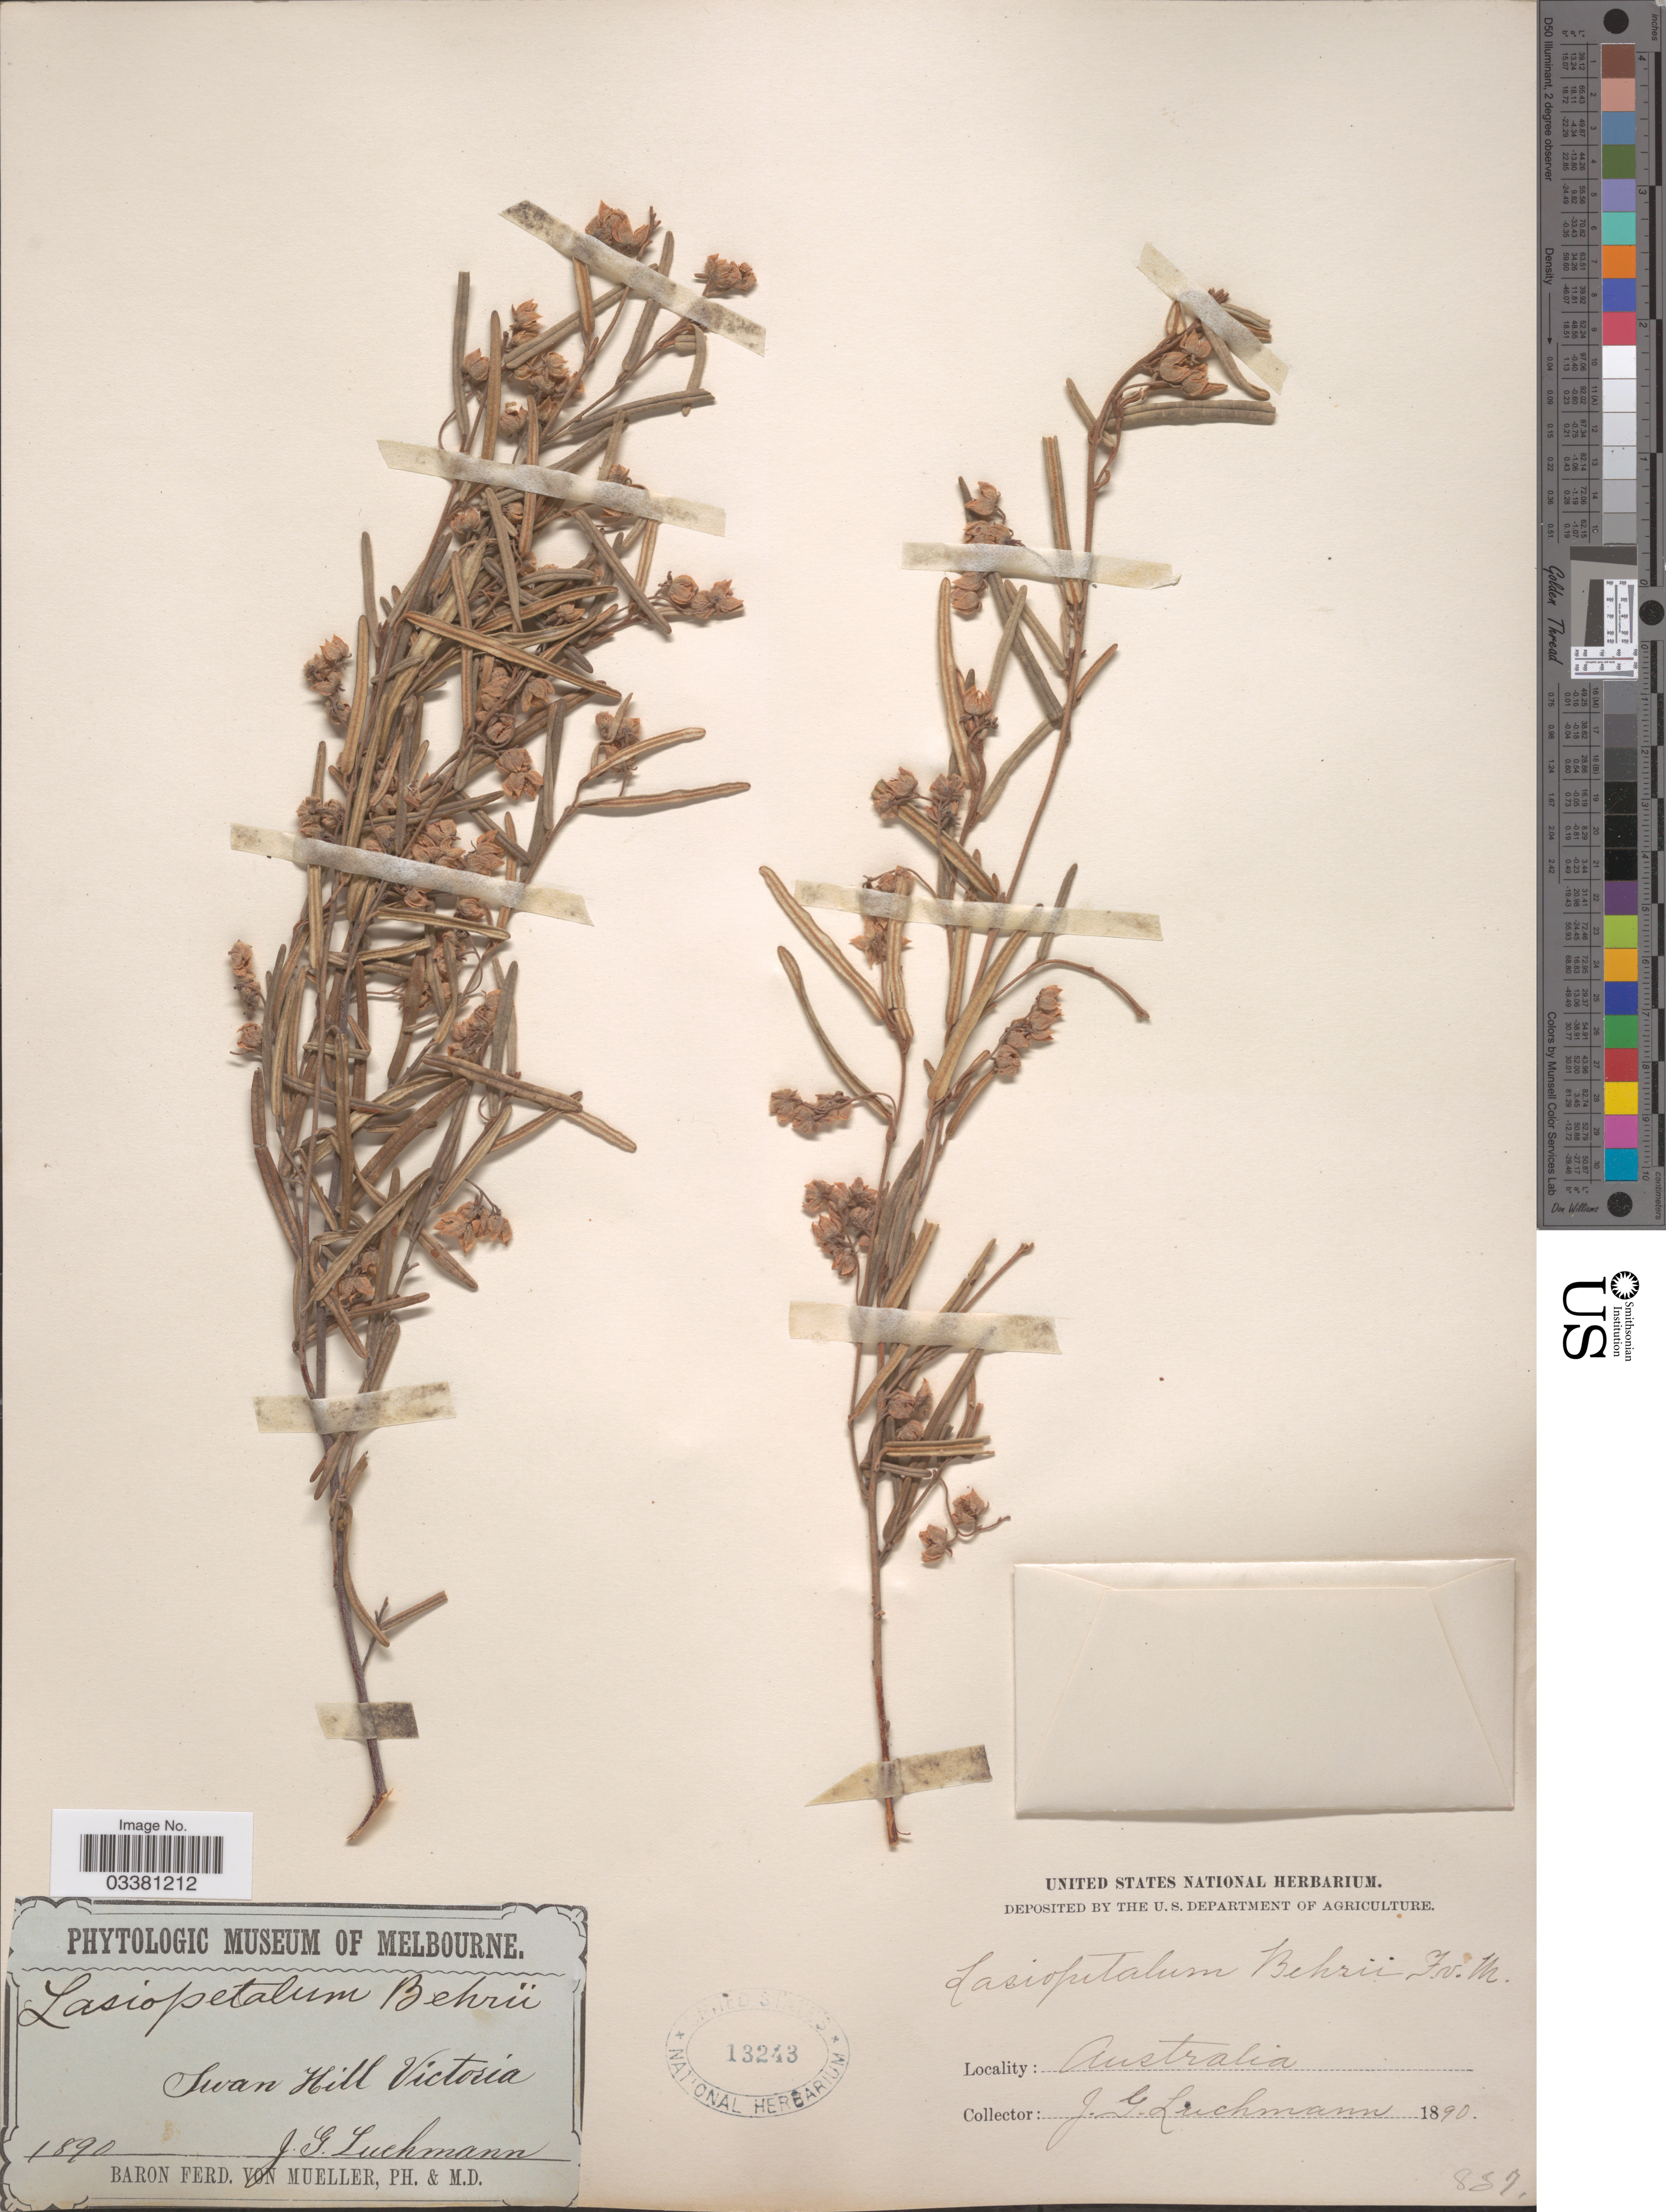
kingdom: Plantae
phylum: Tracheophyta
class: Magnoliopsida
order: Malvales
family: Malvaceae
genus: Lasiopetalum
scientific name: Lasiopetalum behrii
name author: F. Muell.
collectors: J. Luchmann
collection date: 1890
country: Australia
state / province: Victoria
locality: Swan Hill Victoria.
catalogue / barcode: US 13243